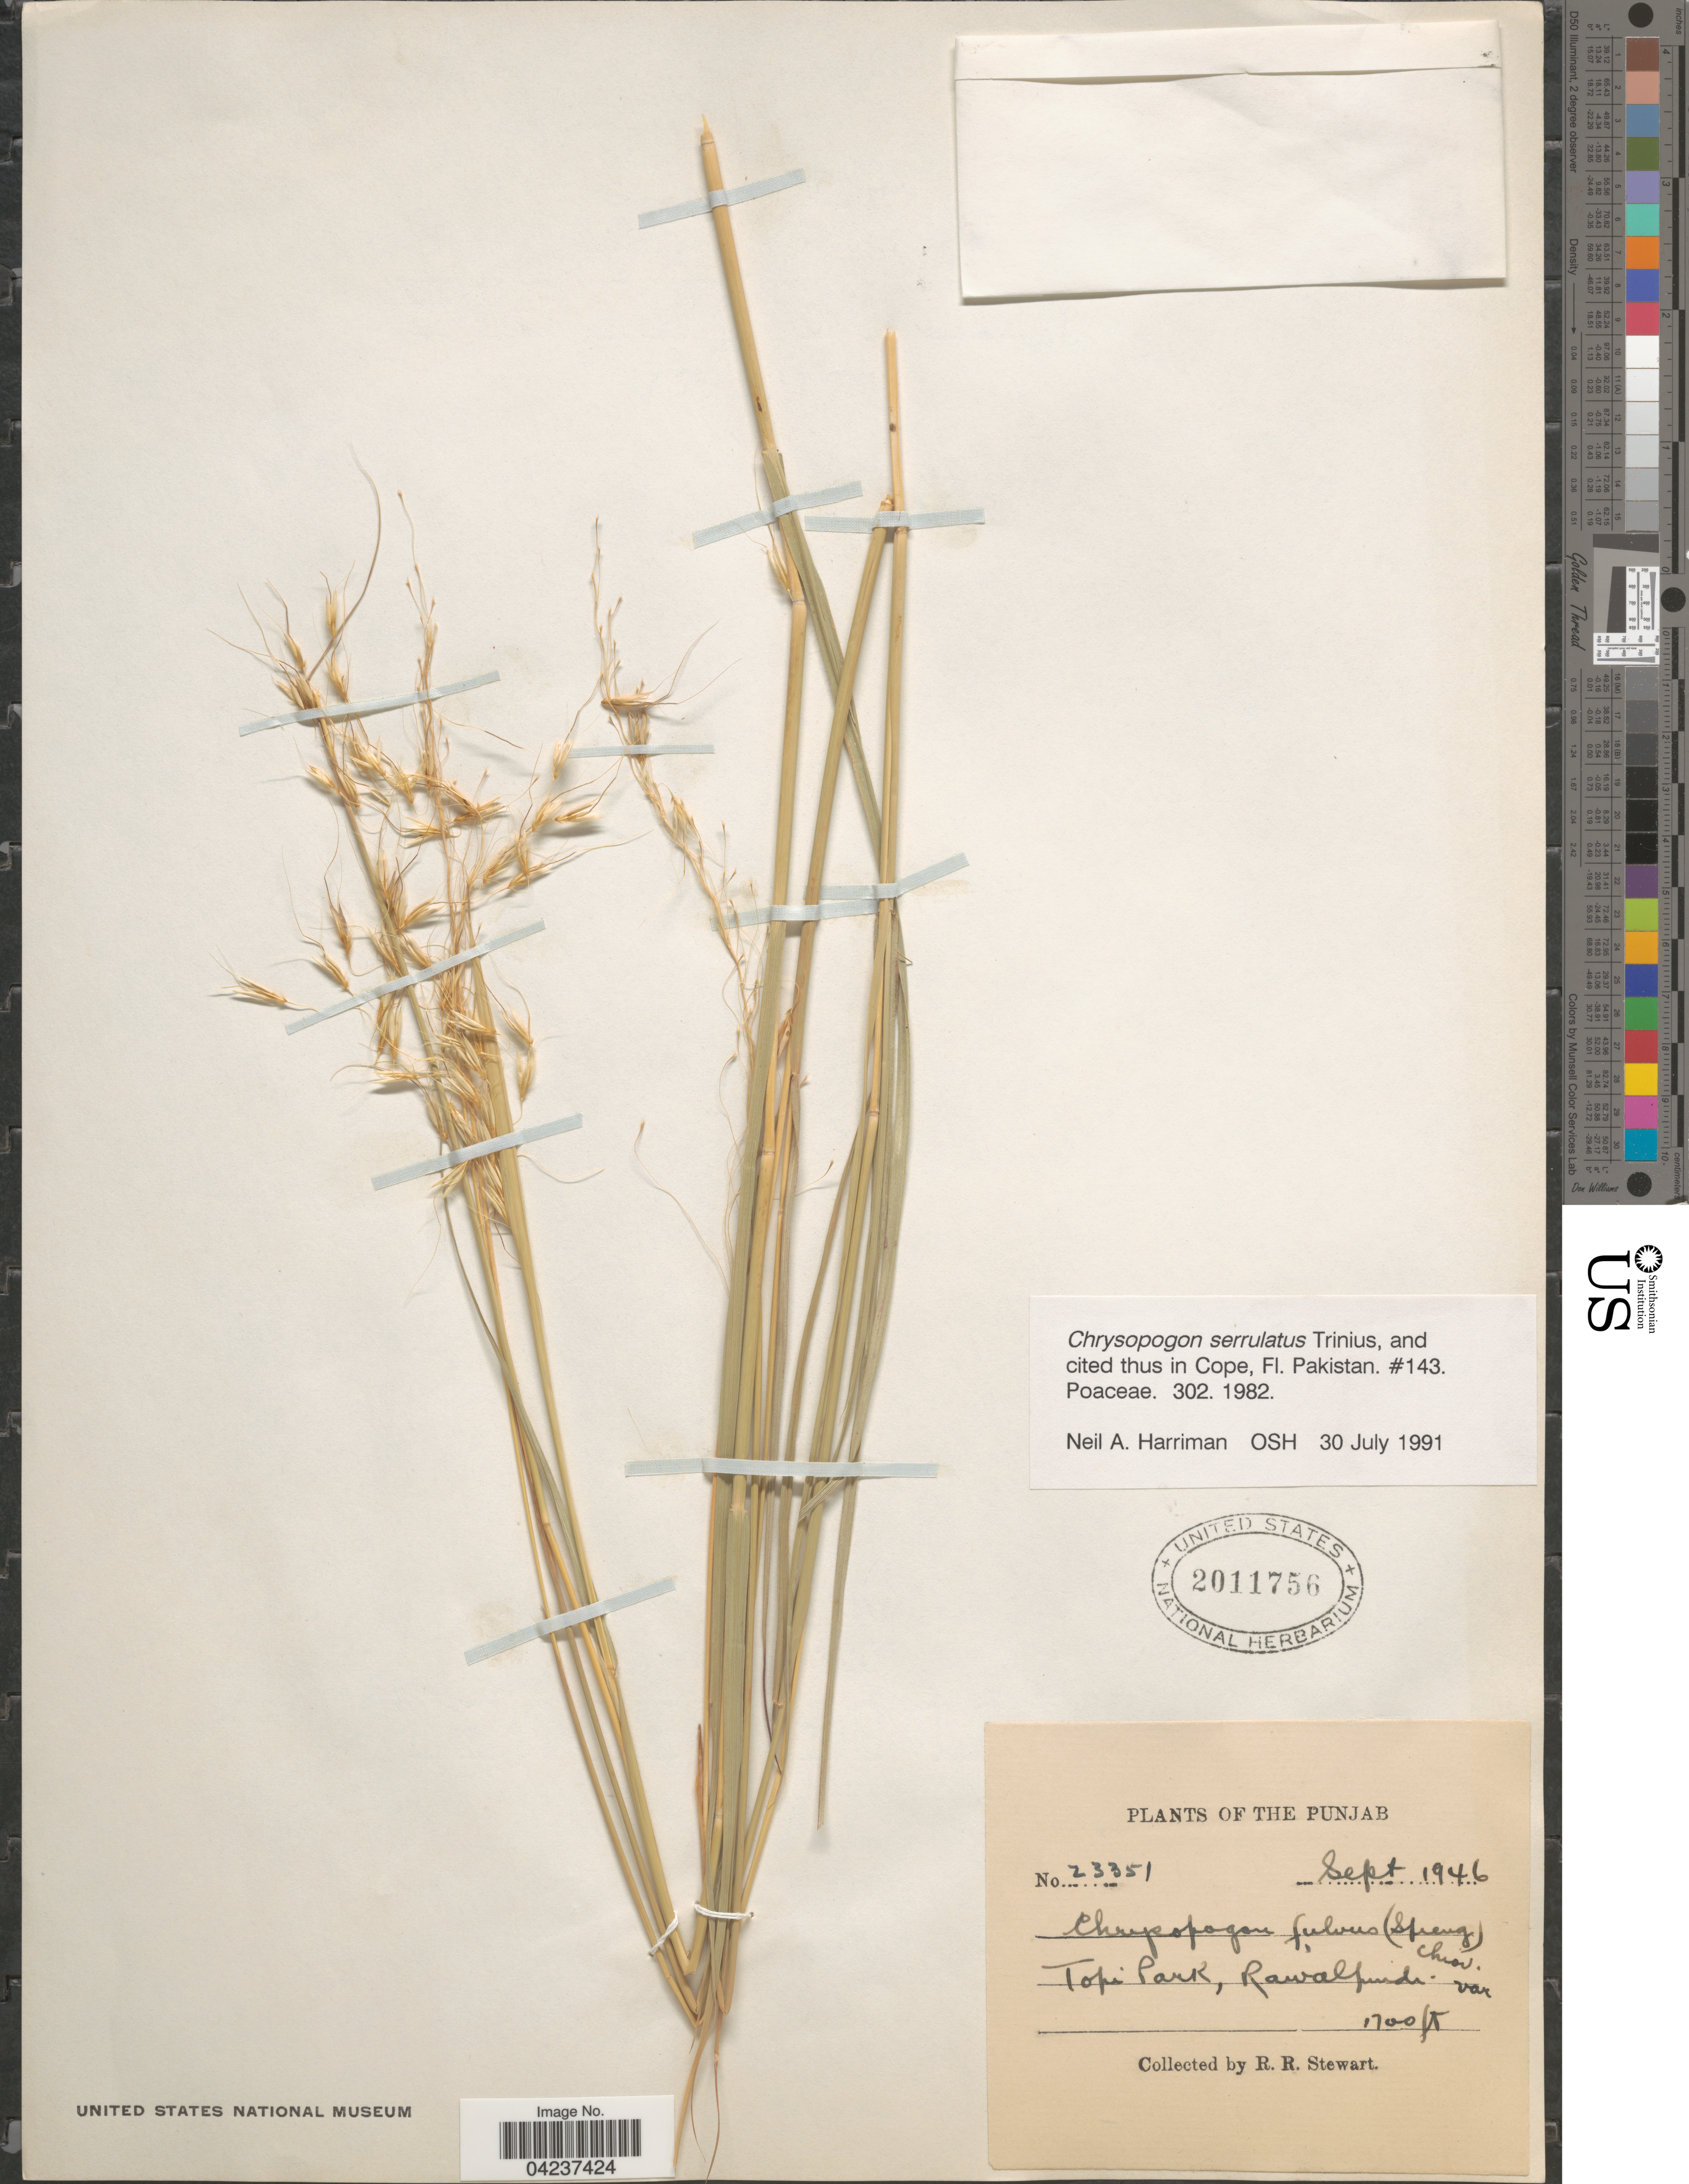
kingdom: Plantae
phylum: Tracheophyta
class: Liliopsida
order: Poales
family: Poaceae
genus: Chrysopogon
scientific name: Chrysopogon serrulatus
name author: Trin.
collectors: R. Stewart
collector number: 23351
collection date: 1946-09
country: Pakistan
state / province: Punjab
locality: The Punjab. Topi Park, Rawalpindi.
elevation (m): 518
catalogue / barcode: US 2011756